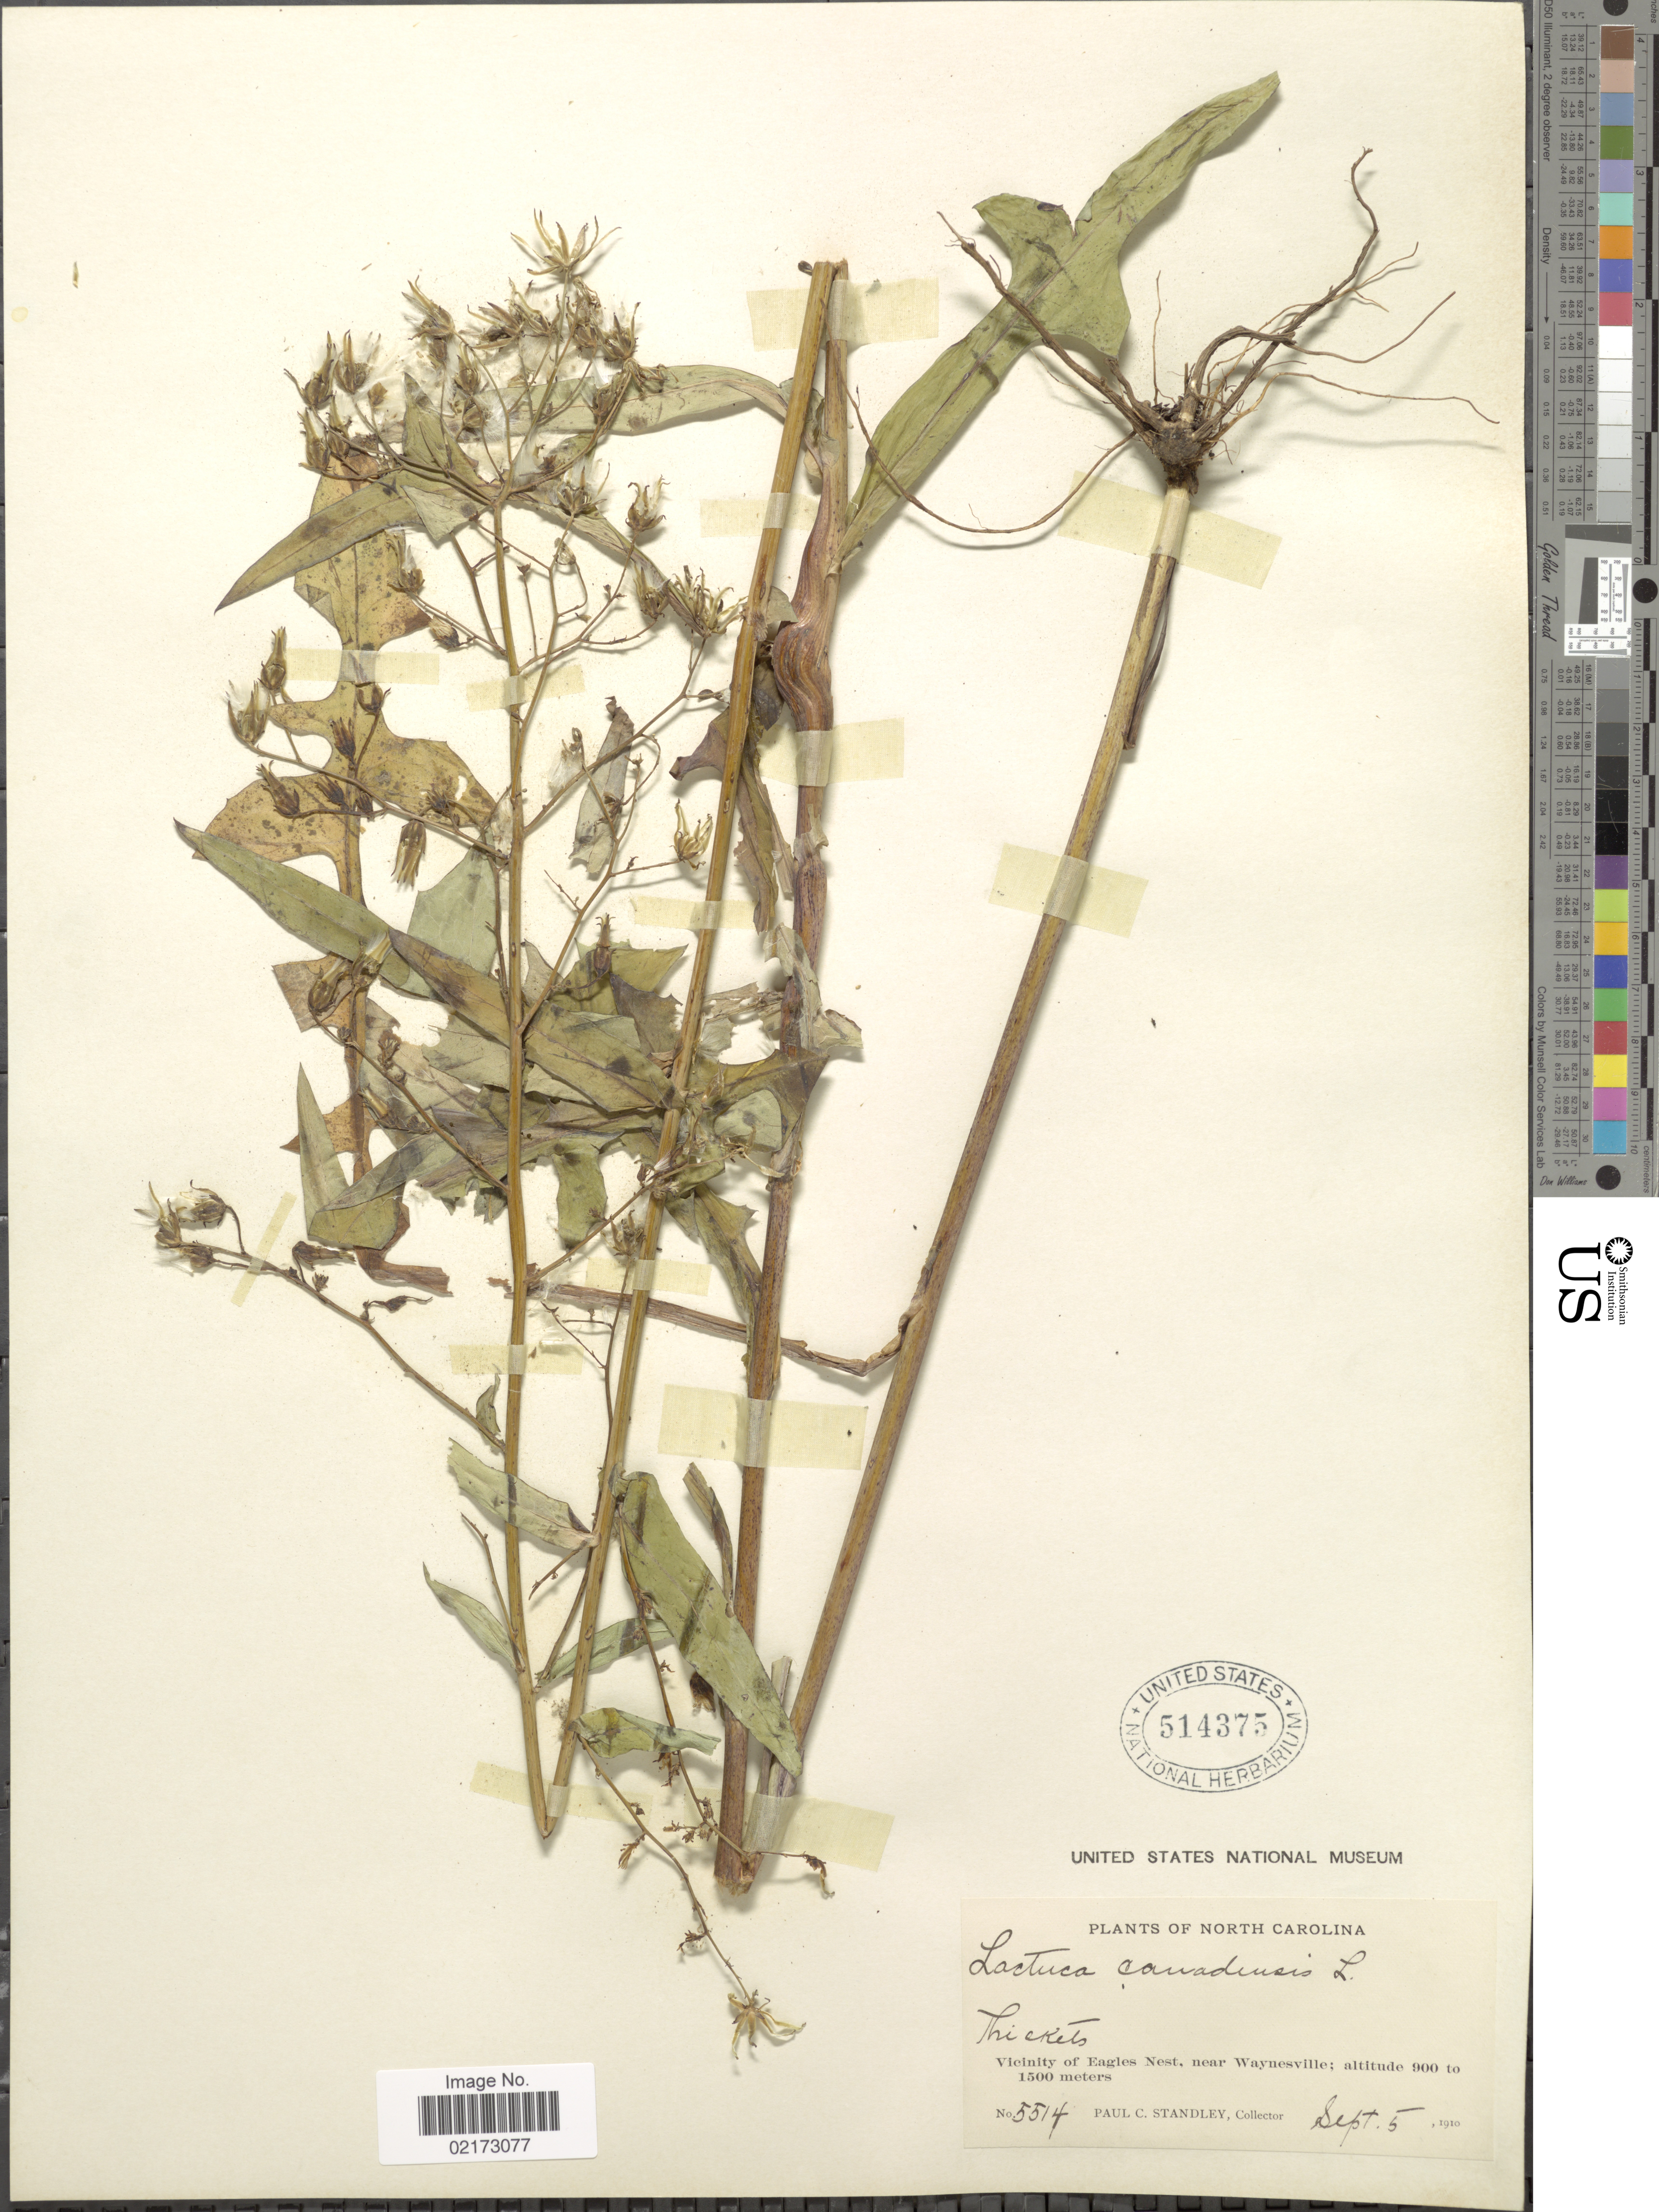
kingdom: Plantae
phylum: Tracheophyta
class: Magnoliopsida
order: Asterales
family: Asteraceae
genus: Lactuca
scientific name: Lactuca canadensis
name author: L.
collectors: P. C. Standley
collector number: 5514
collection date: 1910-09-05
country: United States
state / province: North Carolina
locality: Vicinity of Eagles Nest, near Waynesville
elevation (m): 900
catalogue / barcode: US 514375